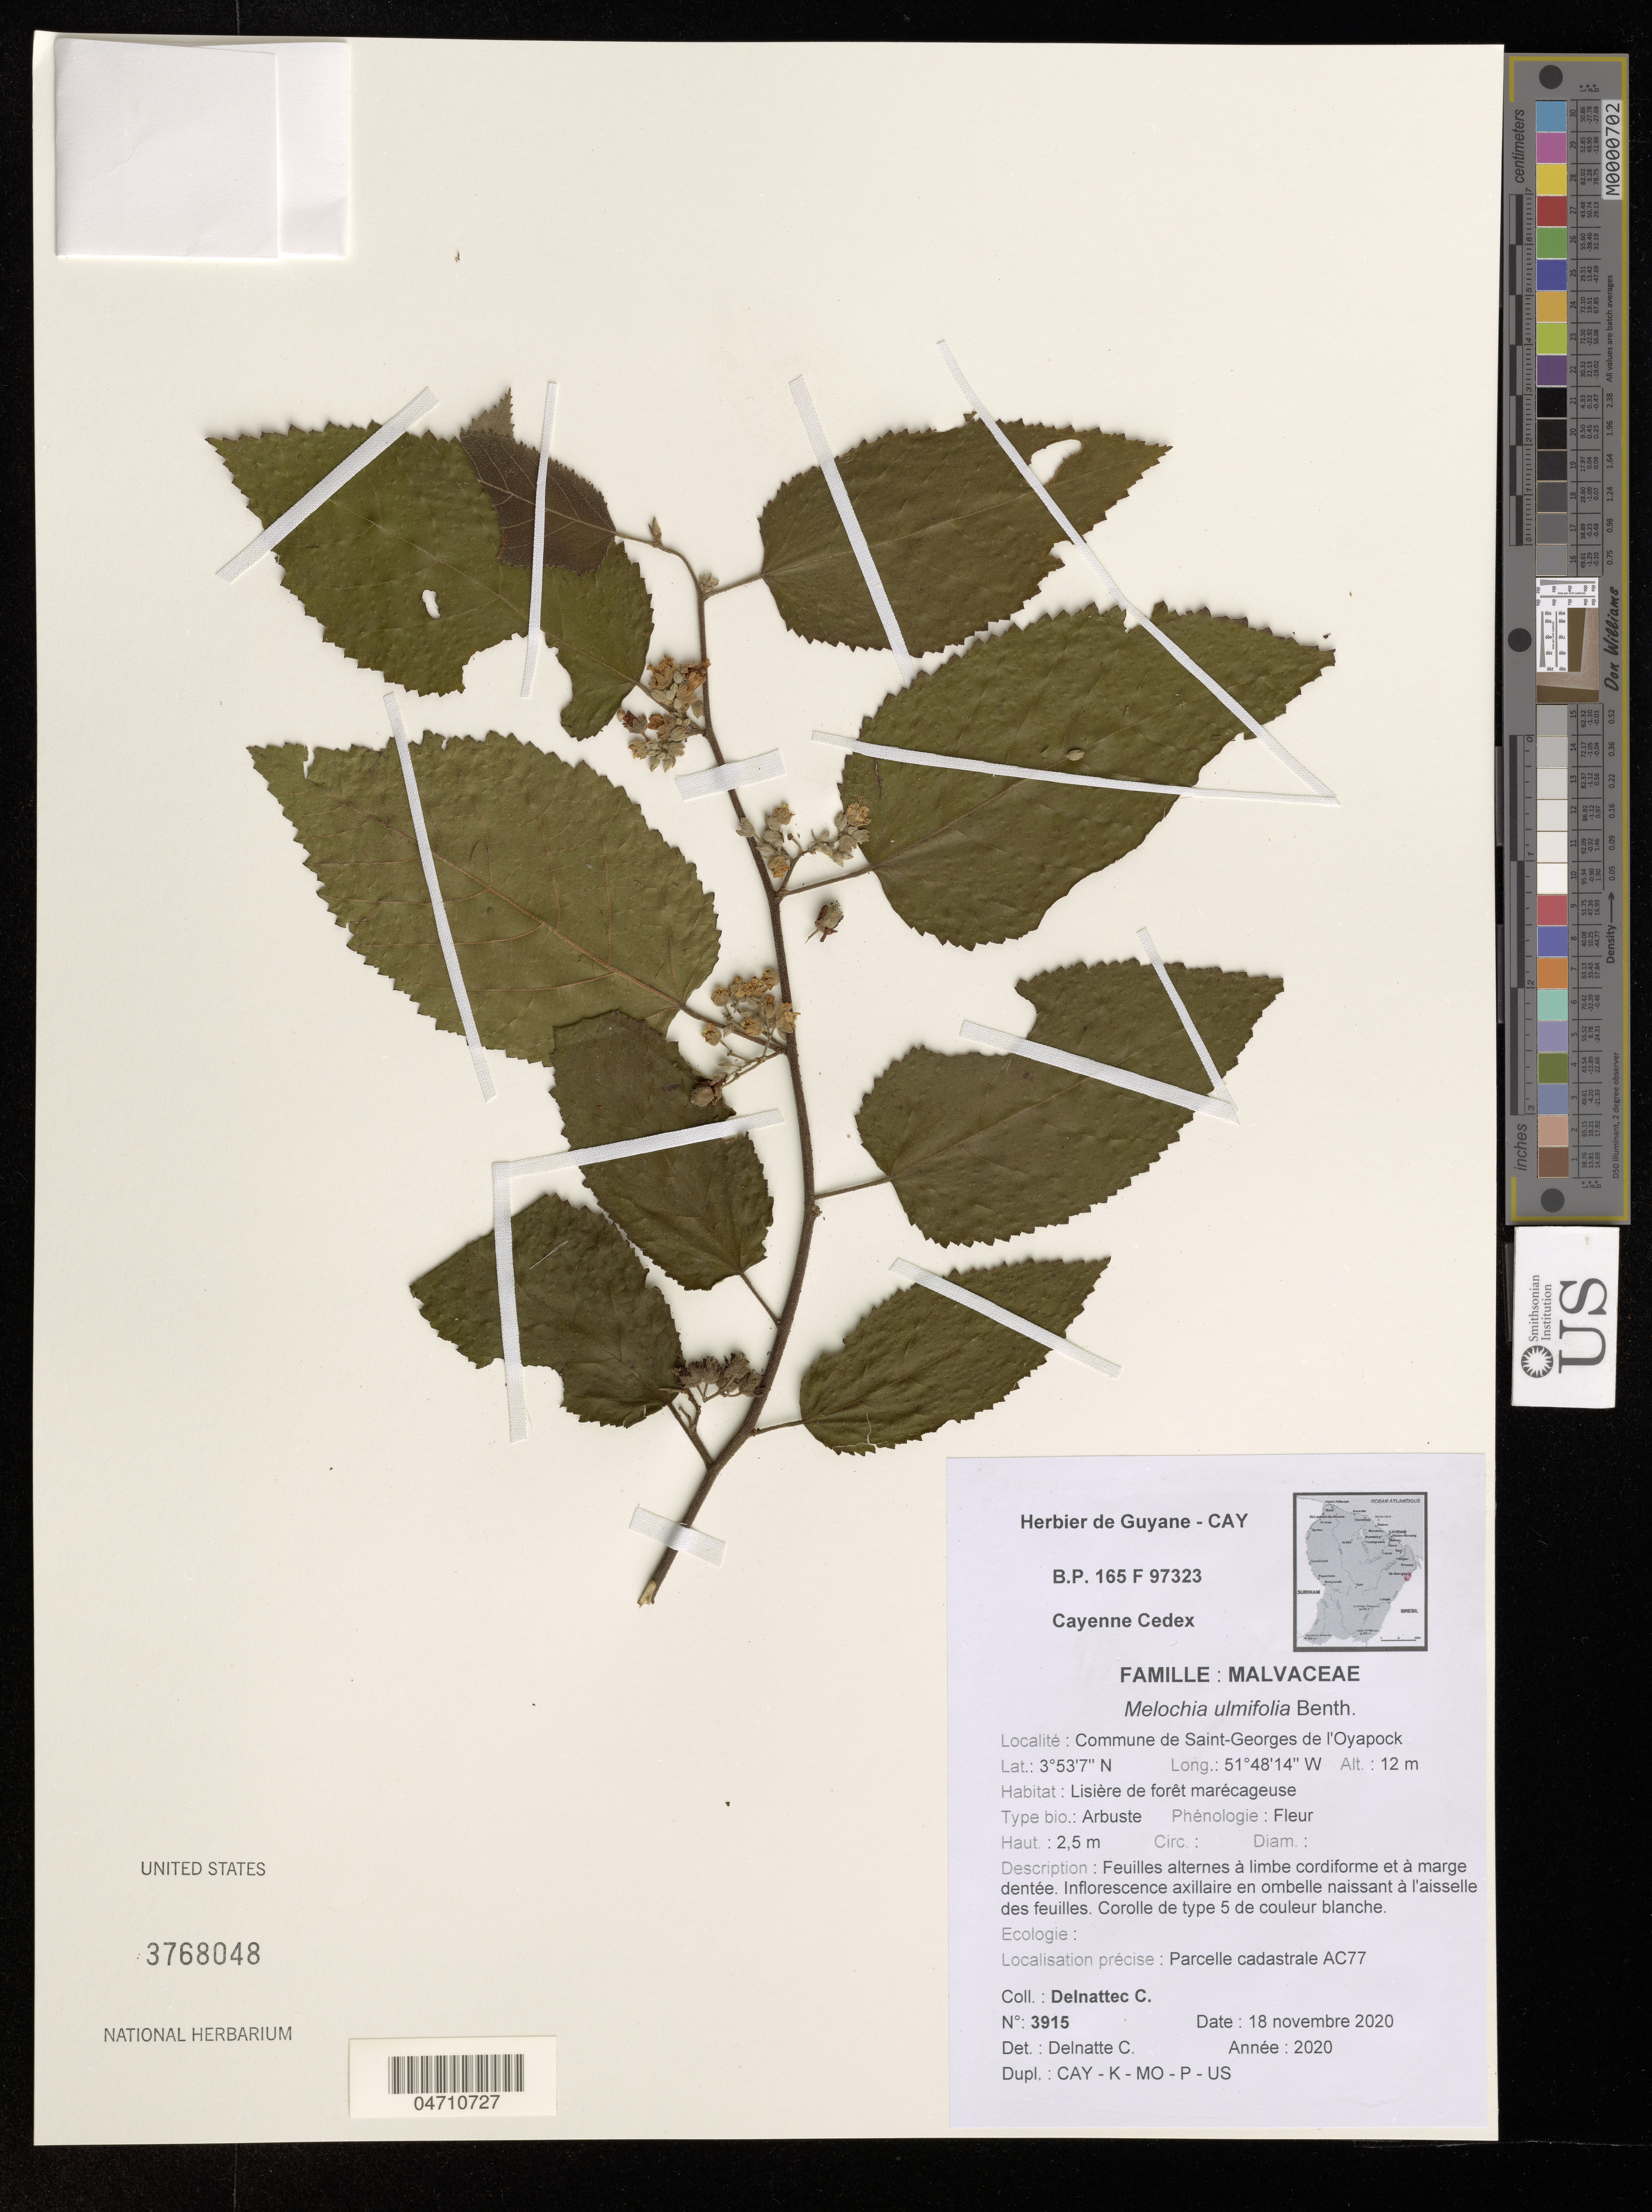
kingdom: Plantae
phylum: Tracheophyta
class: Magnoliopsida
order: Malvales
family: Malvaceae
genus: Melochia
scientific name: Melochia ulmifolia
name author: Benth.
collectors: D. Delnattec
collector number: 3915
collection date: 2020-11-18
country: French Guiana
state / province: Cayenne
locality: Commune de Saint-Georges de l'Oyapock.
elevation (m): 12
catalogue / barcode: US 3768048